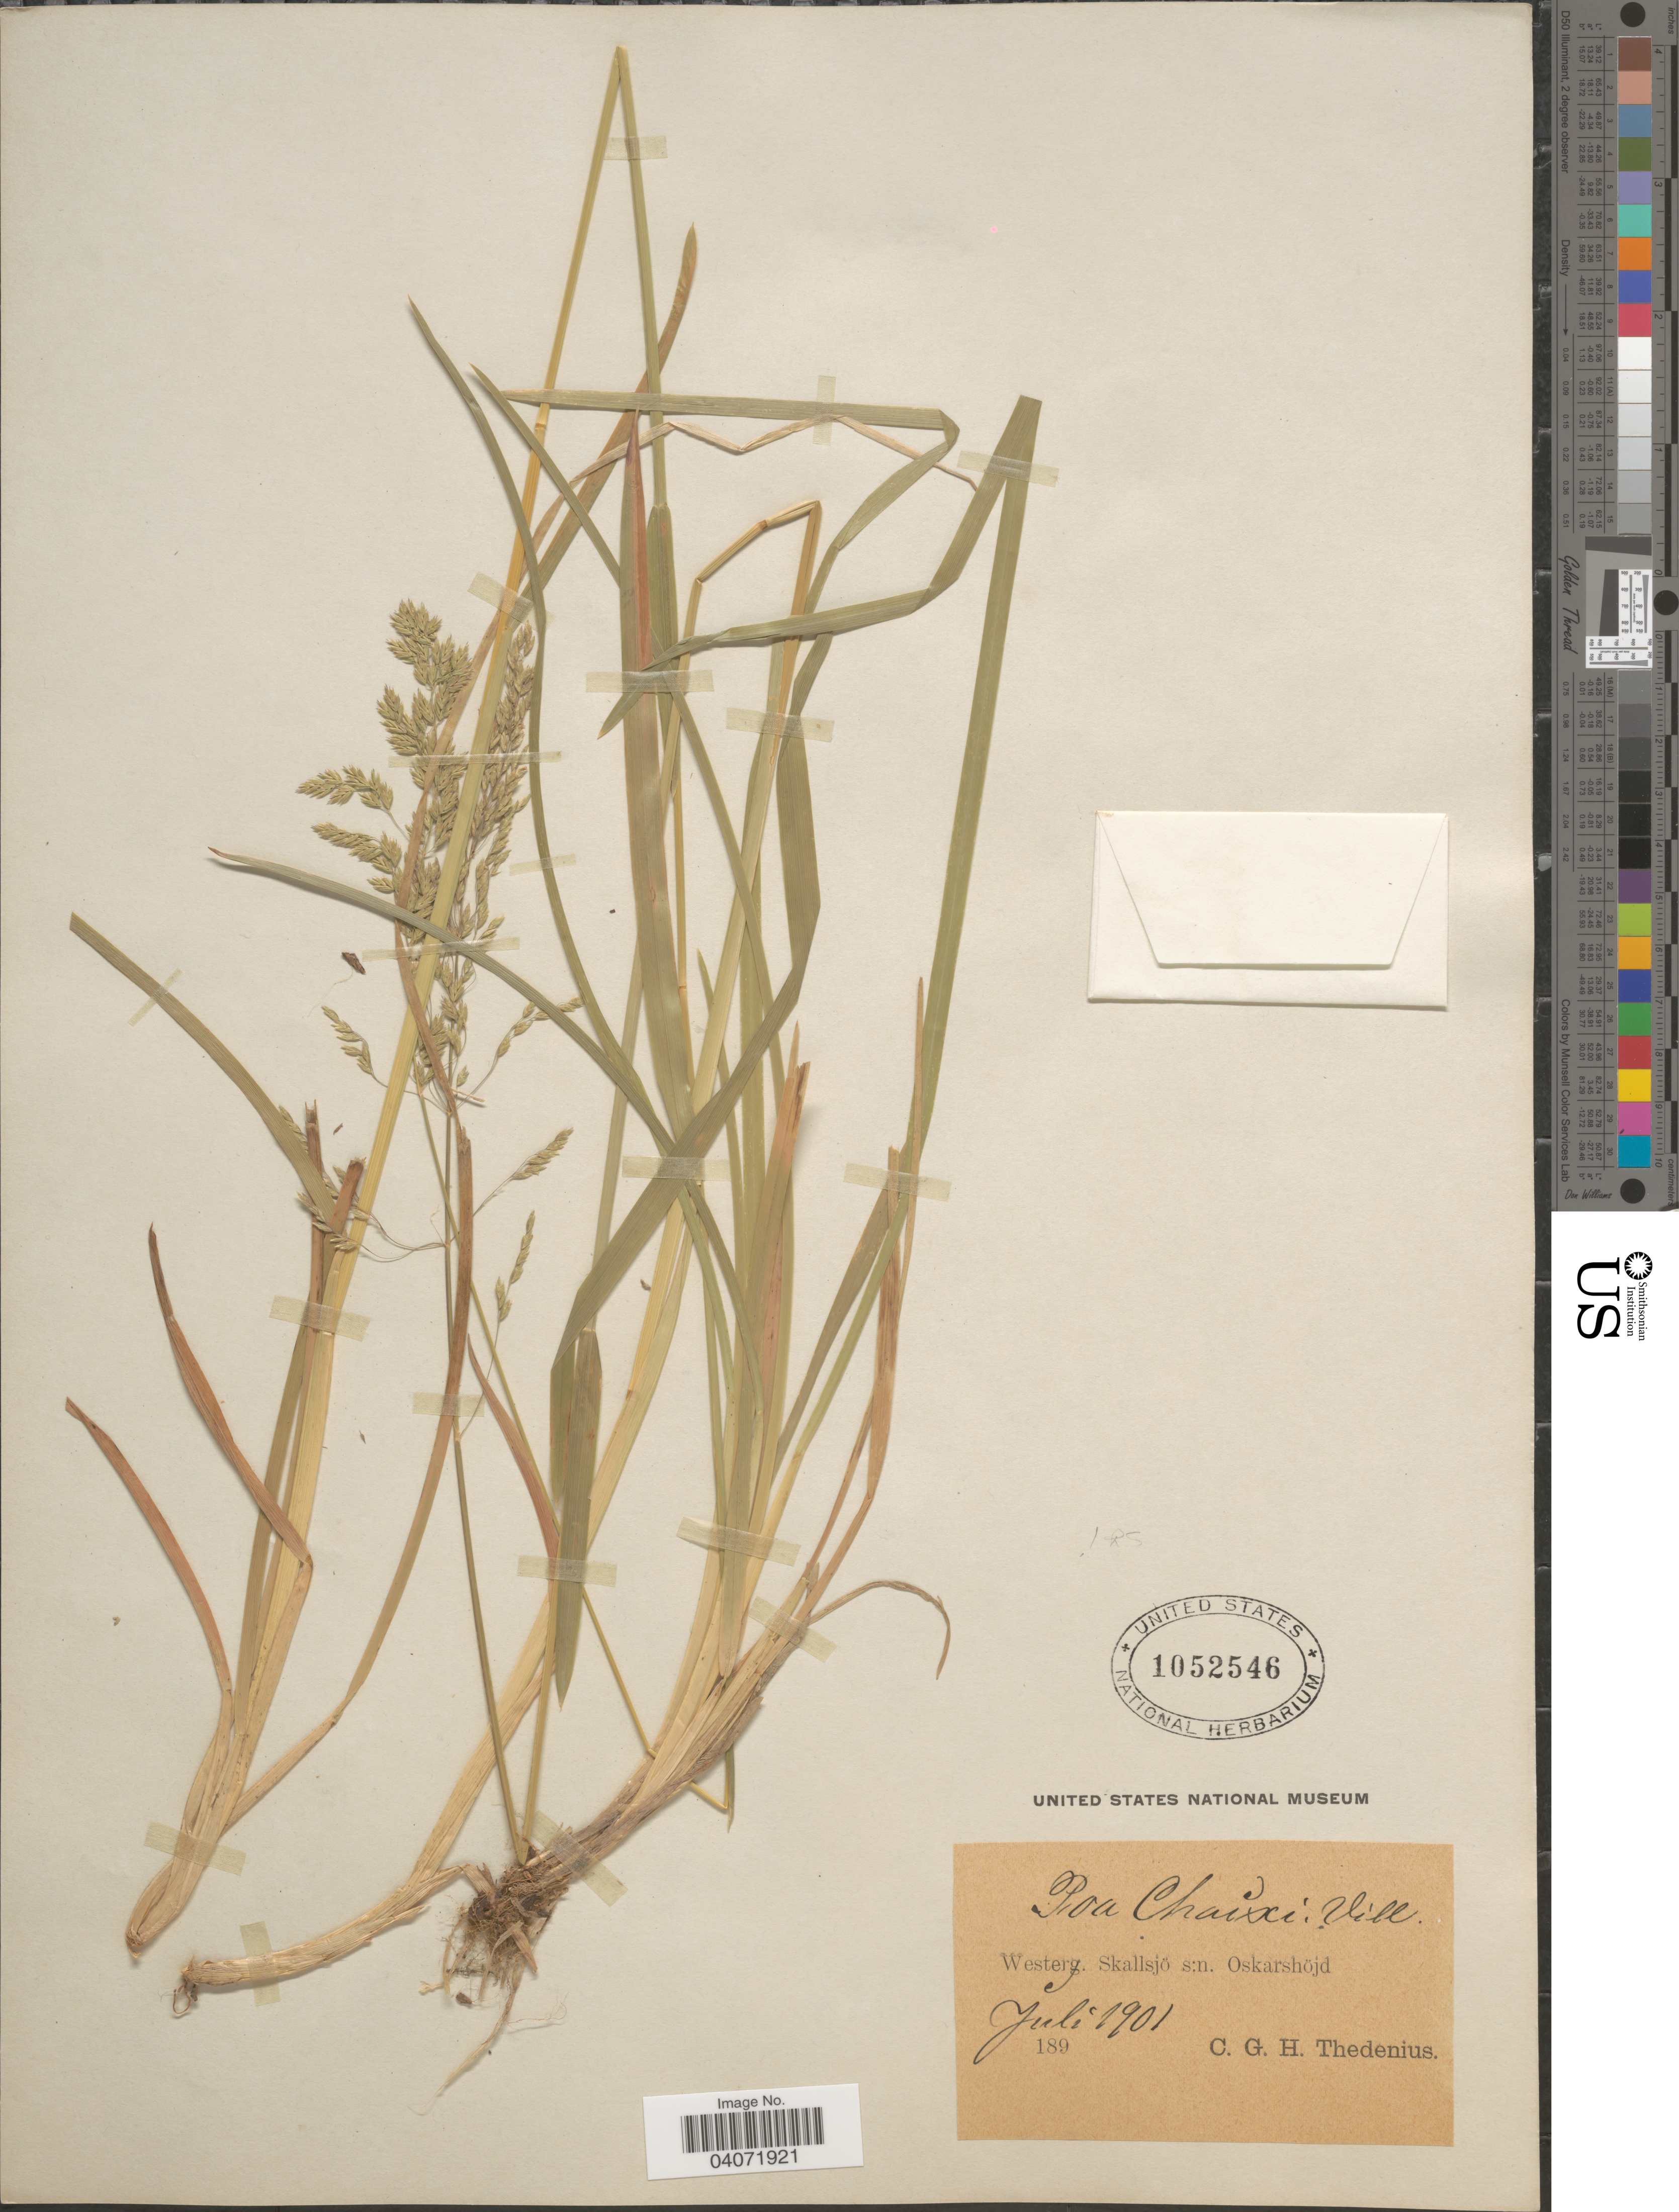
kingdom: Plantae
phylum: Tracheophyta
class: Liliopsida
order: Poales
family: Poaceae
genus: Poa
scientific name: Poa chaixii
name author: Vill.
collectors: C. Thedenius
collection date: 1901-07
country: Sweden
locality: Westerg. Skallsjö. Oskarshöjd.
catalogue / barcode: US 1052546